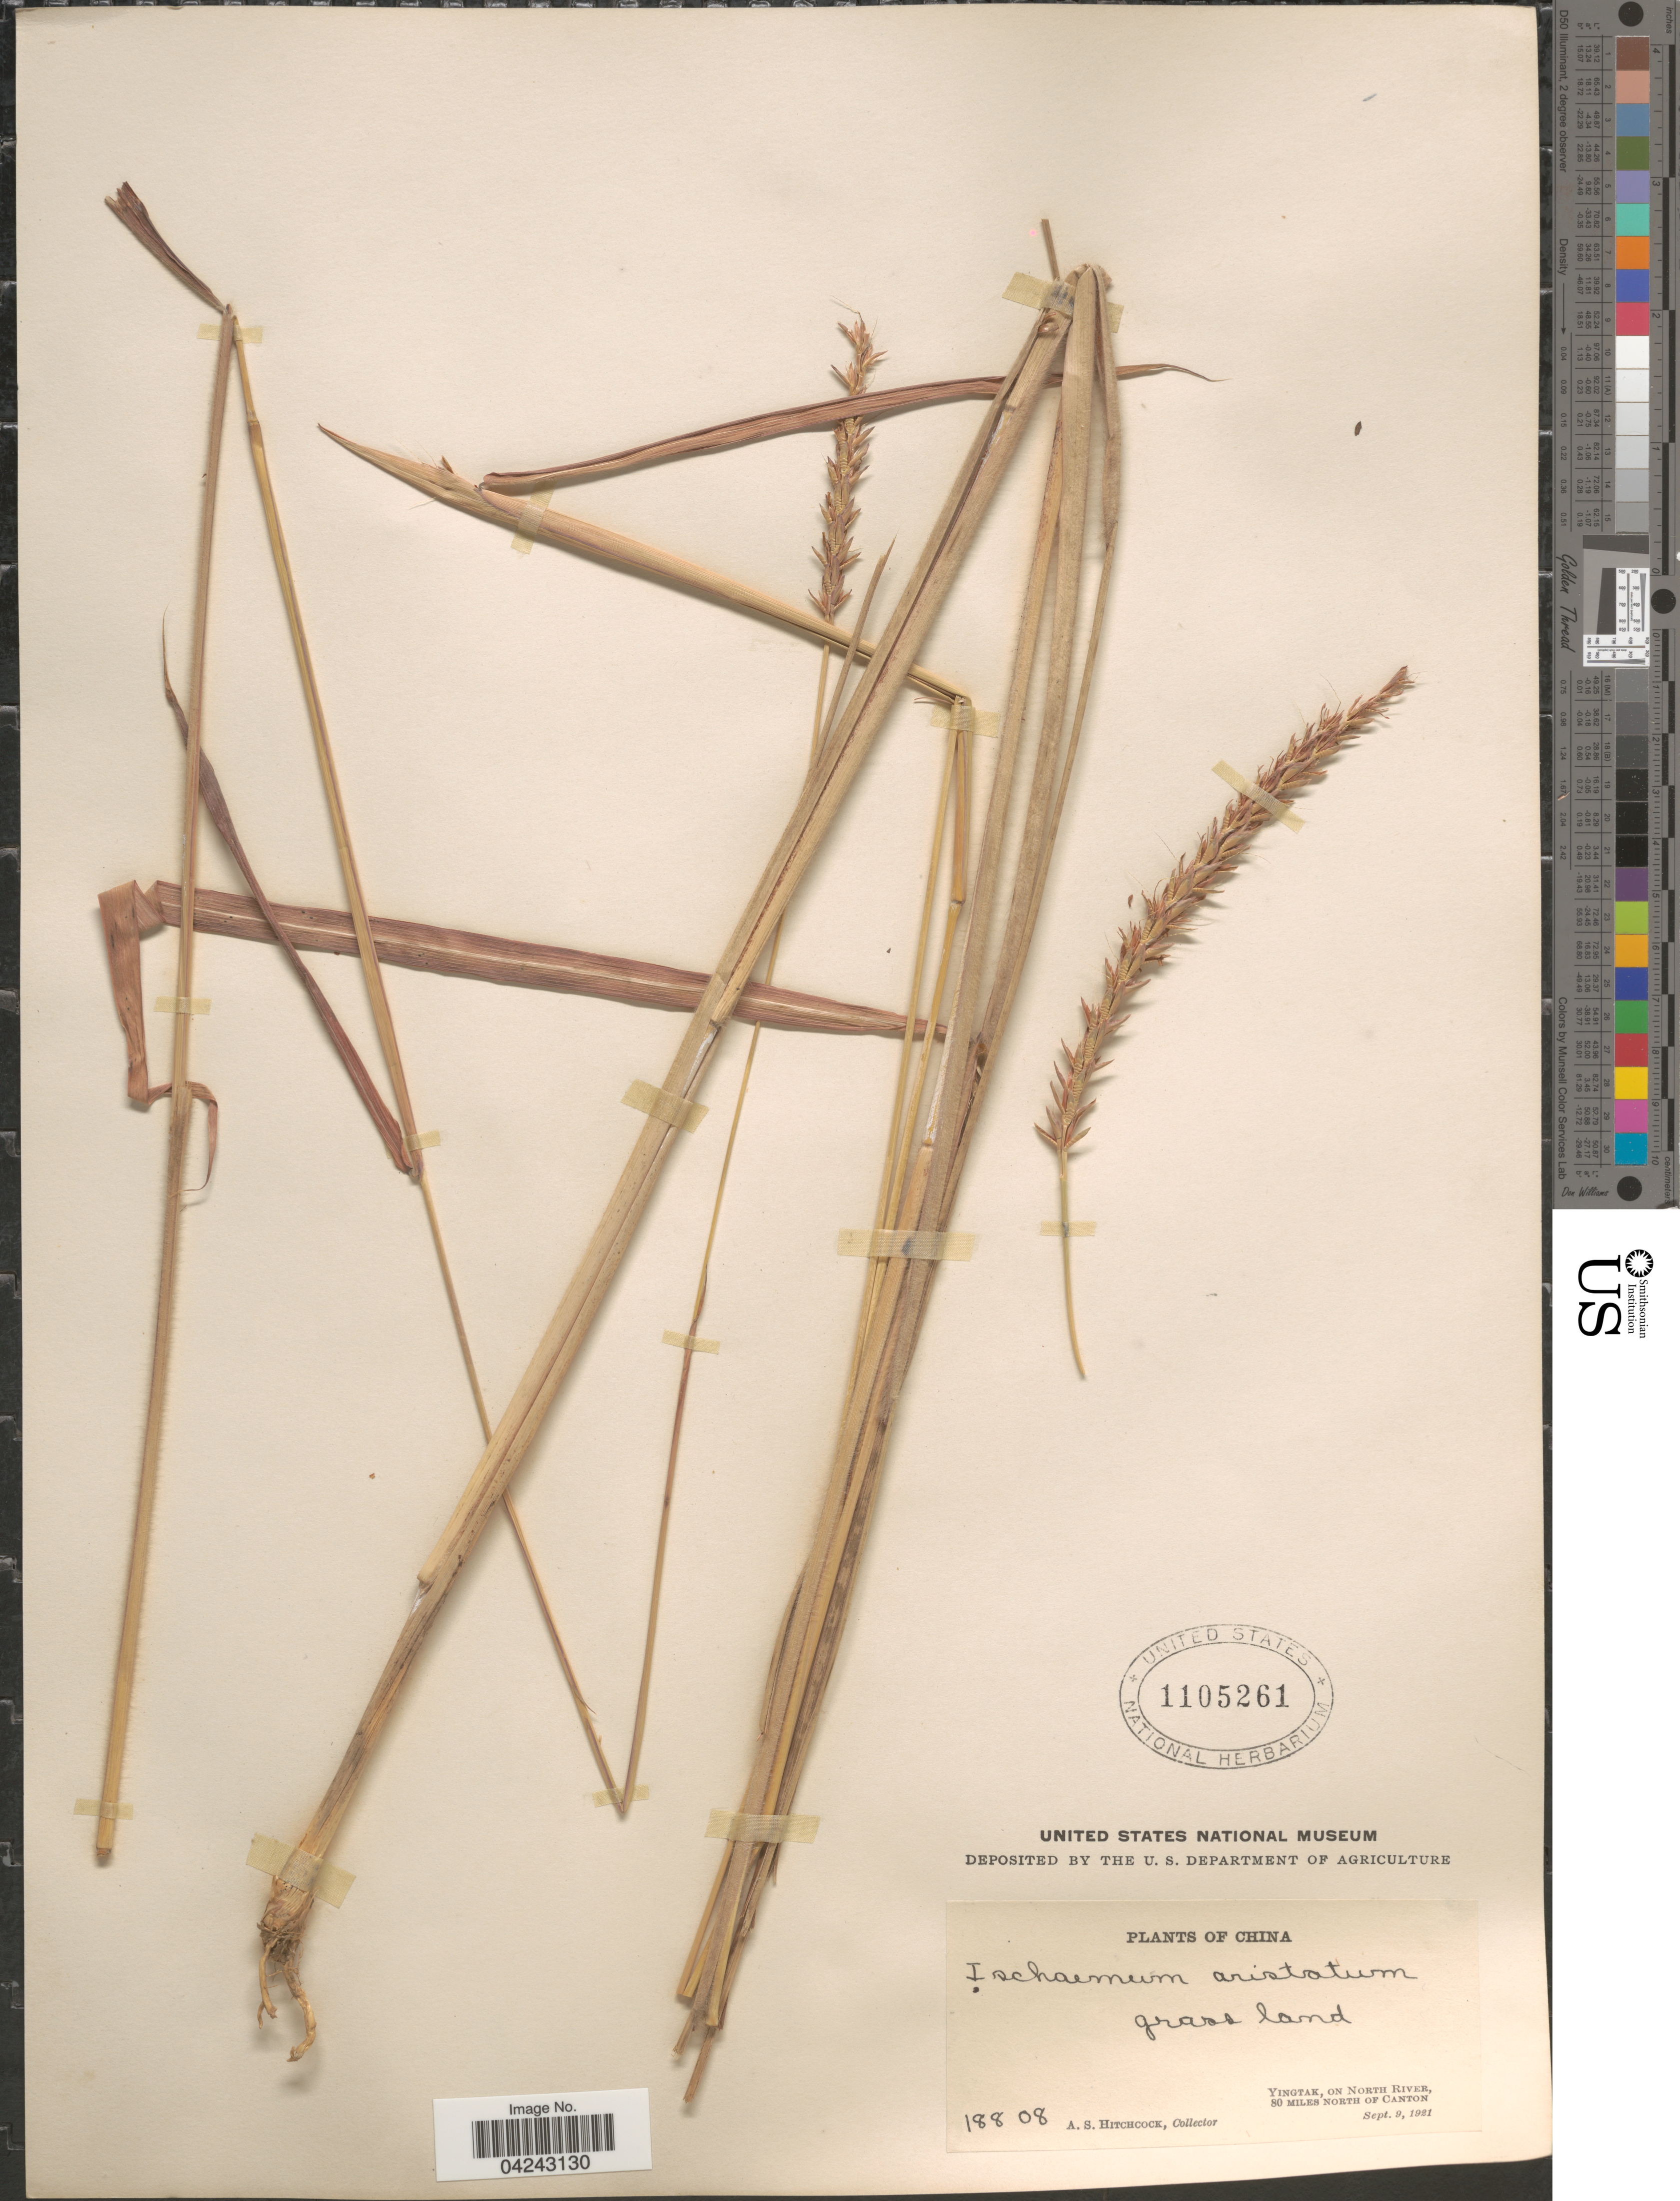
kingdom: Plantae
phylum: Tracheophyta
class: Liliopsida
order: Poales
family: Poaceae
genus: Ischaemum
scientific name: Ischaemum aristatum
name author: L.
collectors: A. S. Hitchcock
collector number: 18808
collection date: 1921-09-09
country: China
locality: Yingtak, on North River, 80 miles North of Canton.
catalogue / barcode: US 1105261